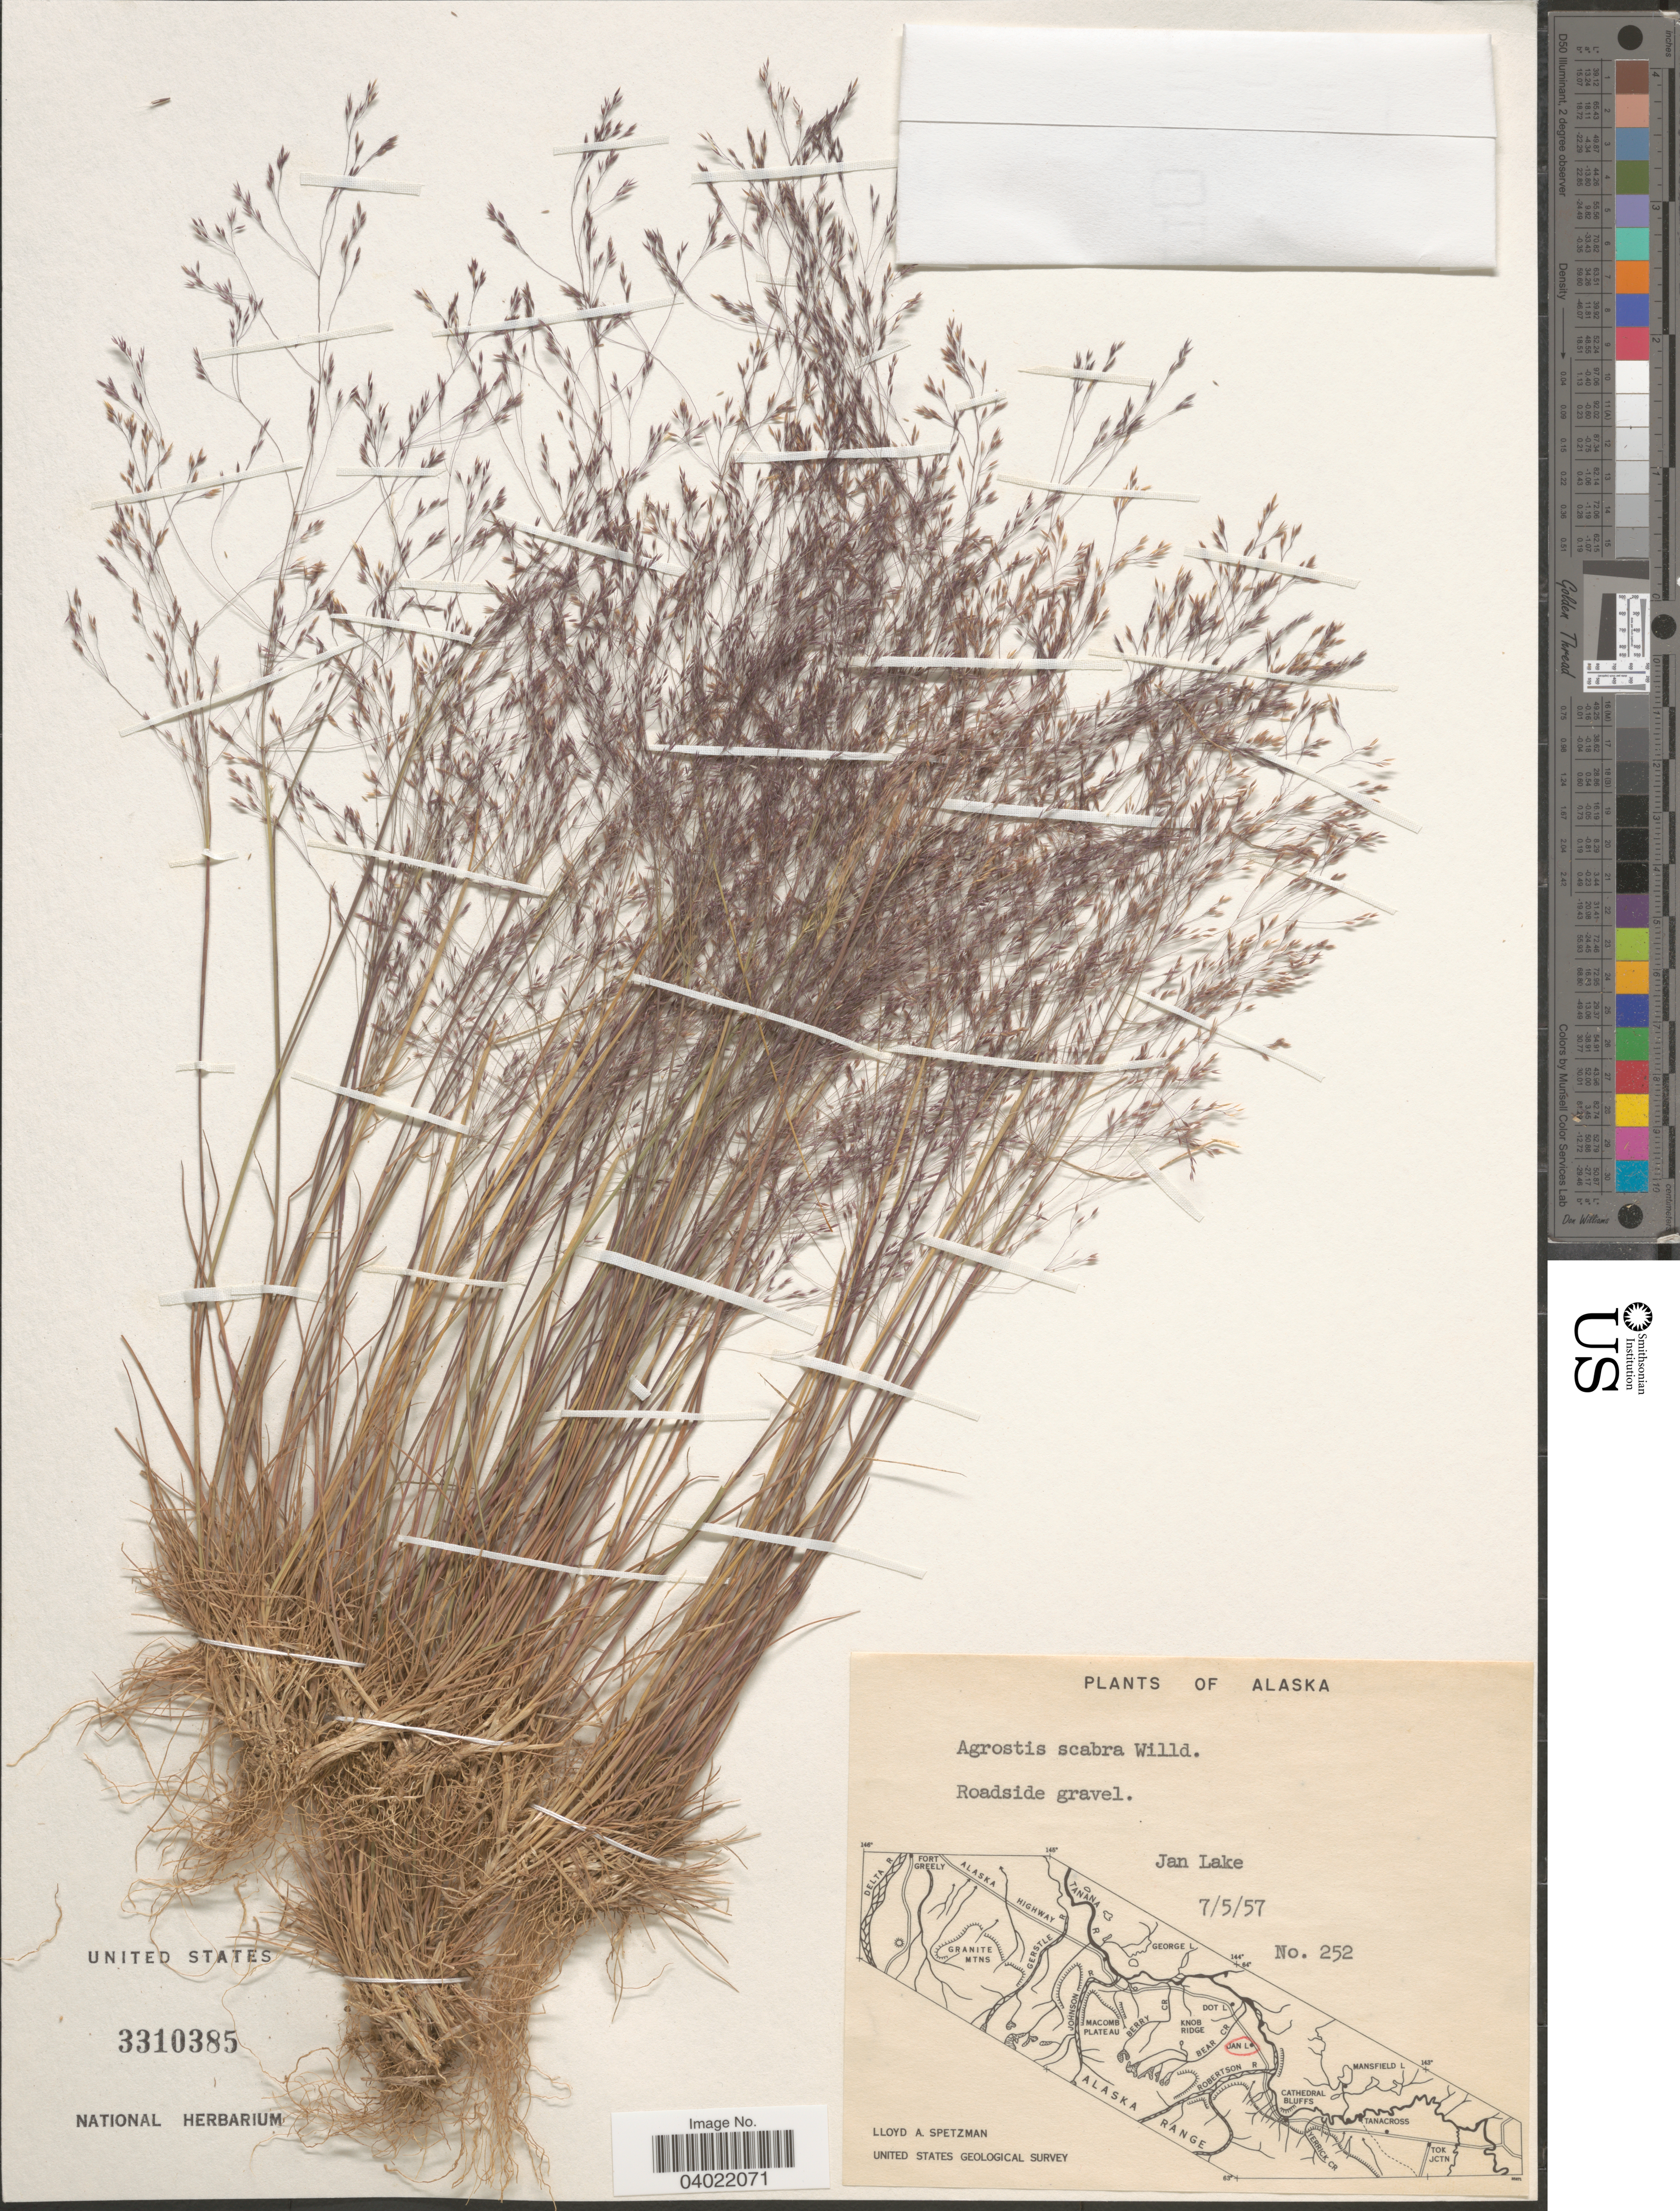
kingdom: Plantae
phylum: Tracheophyta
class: Liliopsida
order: Poales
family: Poaceae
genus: Agrostis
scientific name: Agrostis scabra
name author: Willd.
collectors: L. Spetzman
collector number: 252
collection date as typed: Transcribed d/m/y: 5/7/57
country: United States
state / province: Alaska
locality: Jan Lake.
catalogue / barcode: US 3310385